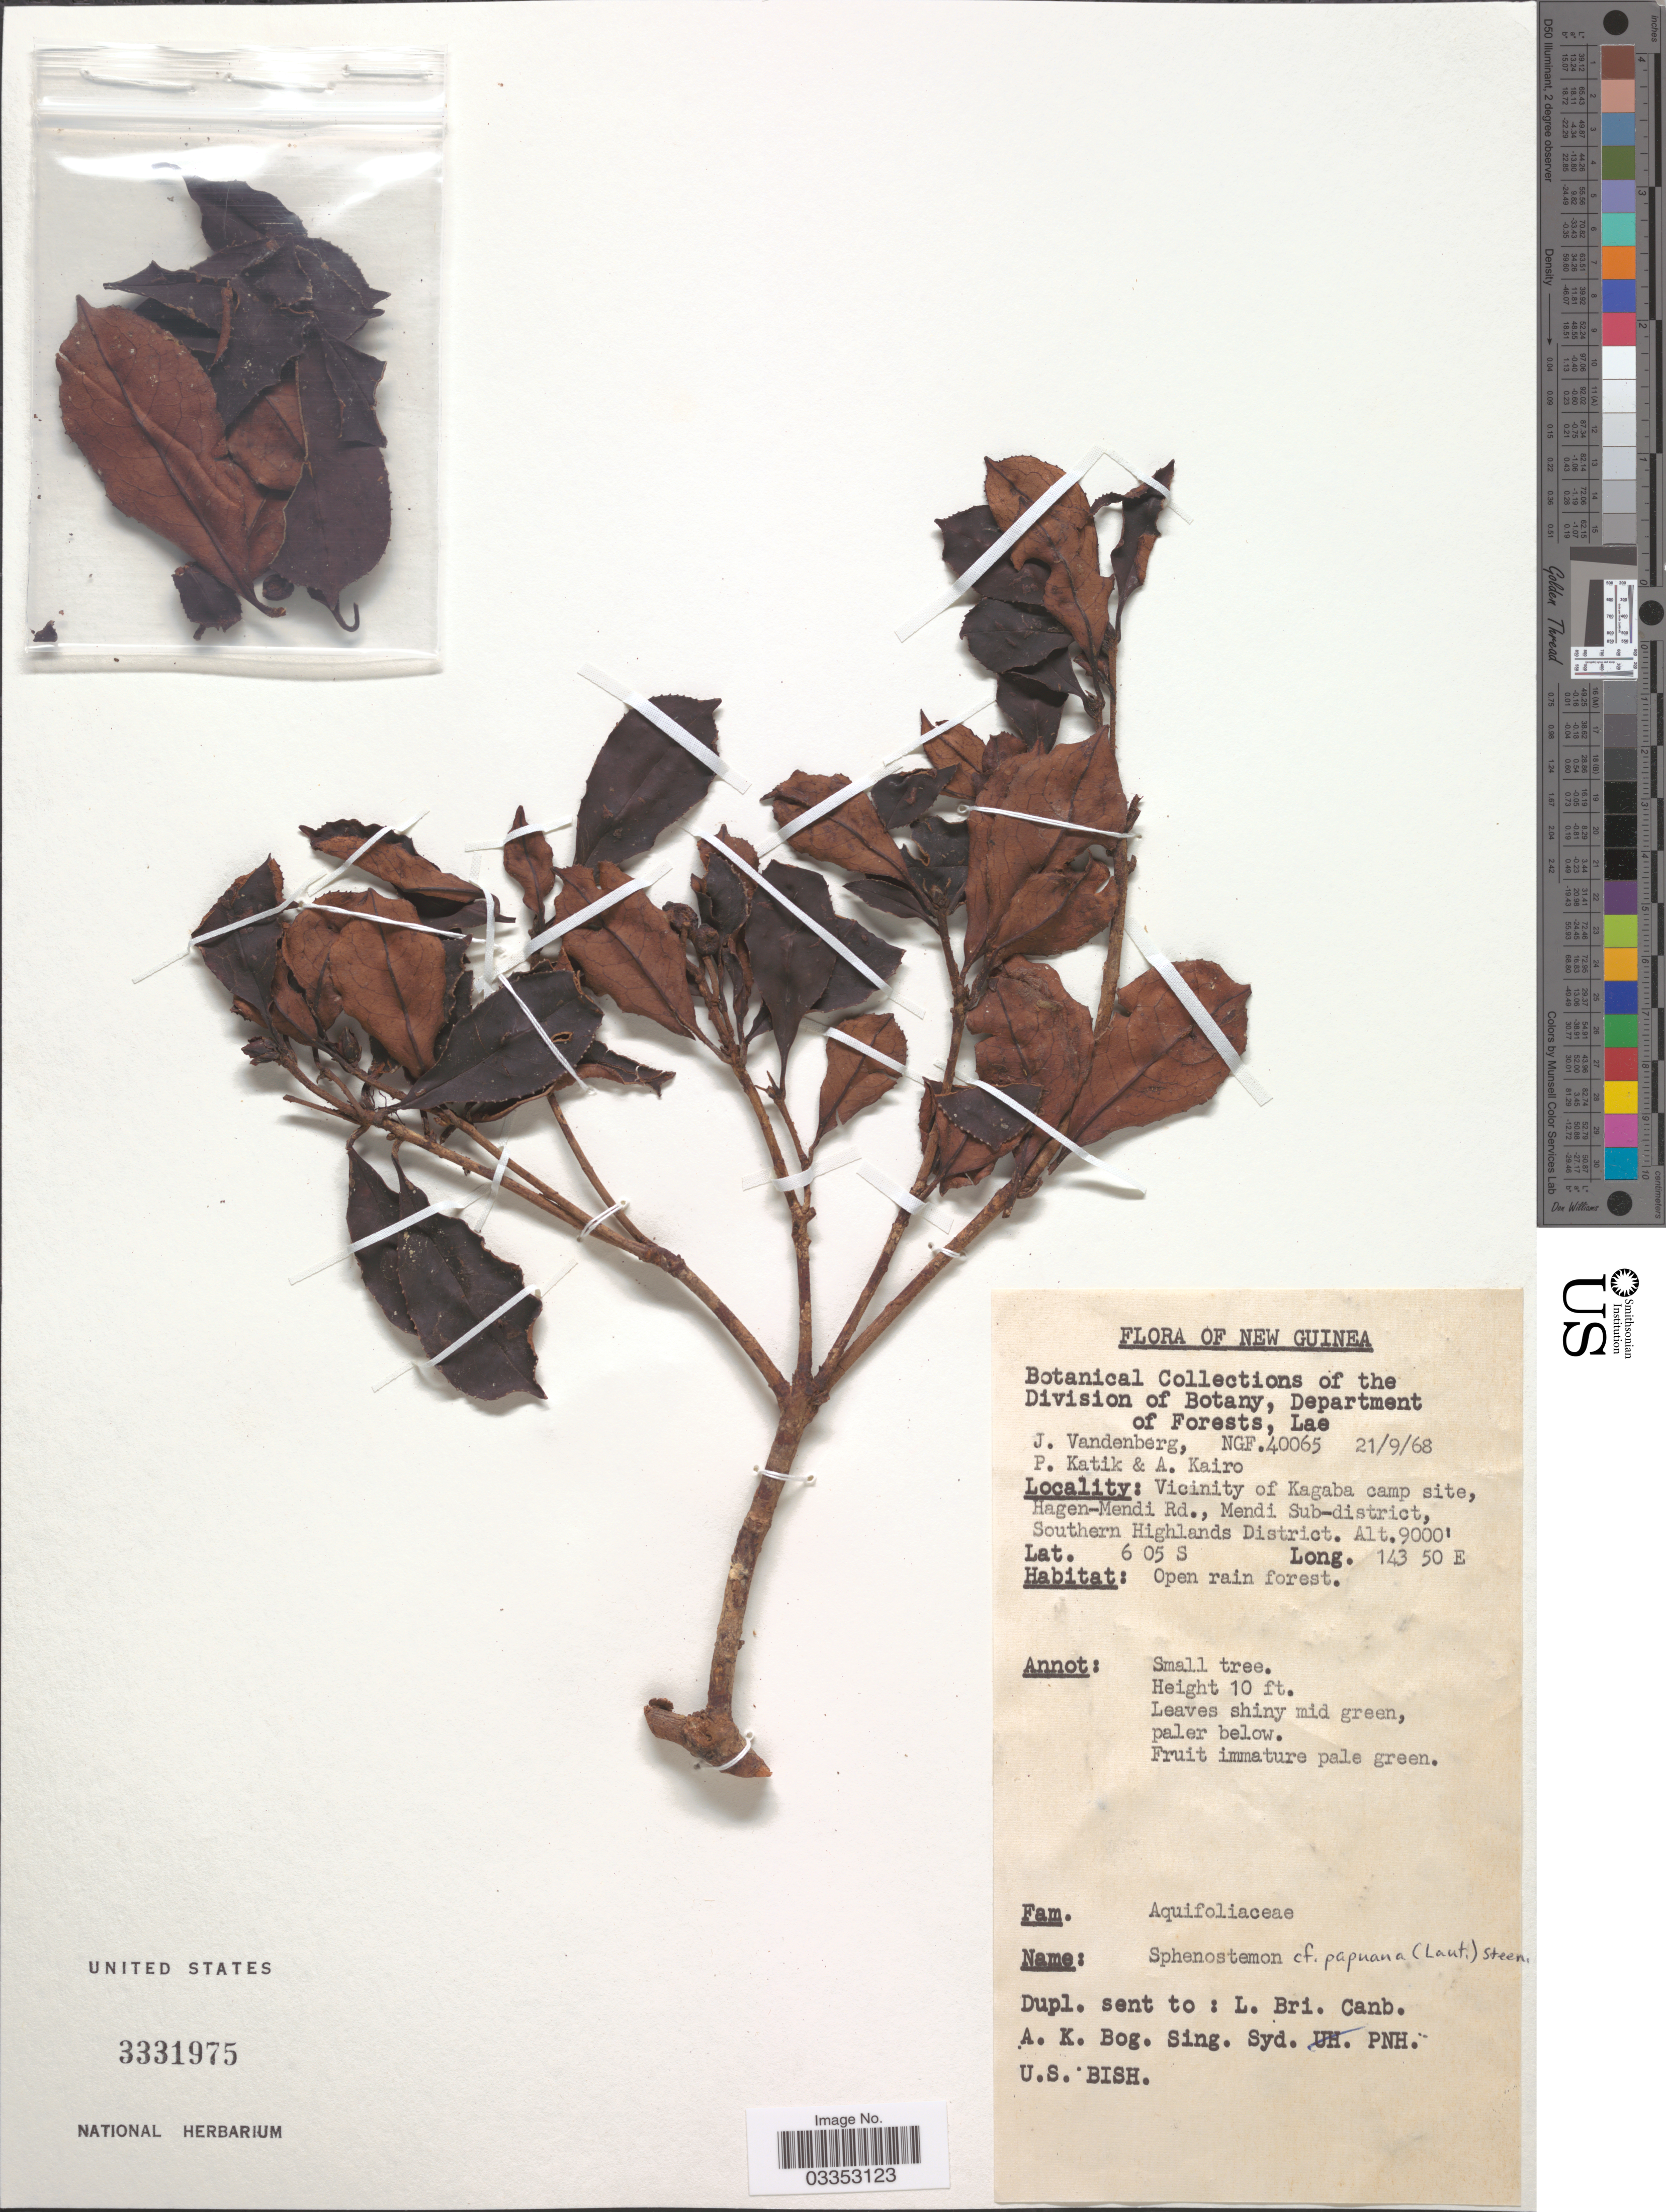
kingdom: Plantae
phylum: Tracheophyta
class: Magnoliopsida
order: Paracryphiales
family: Paracryphiaceae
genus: Sphenostemon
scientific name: Sphenostemon papuanus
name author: (Lauterb.) Steenis & Erdtm.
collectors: J. Vandenberg, P. Katik & A. Kairo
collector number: NGF.40065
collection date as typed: Transcribed d/m/y: 21/9/68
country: Papua New Guinea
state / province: Southern Highlands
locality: New Guinea. Vicinity of Kagaba camp site, Hagen-Mendi Rd., Mendi Sub-district, Southern Highlands District.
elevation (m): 2743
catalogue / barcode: US 3331975